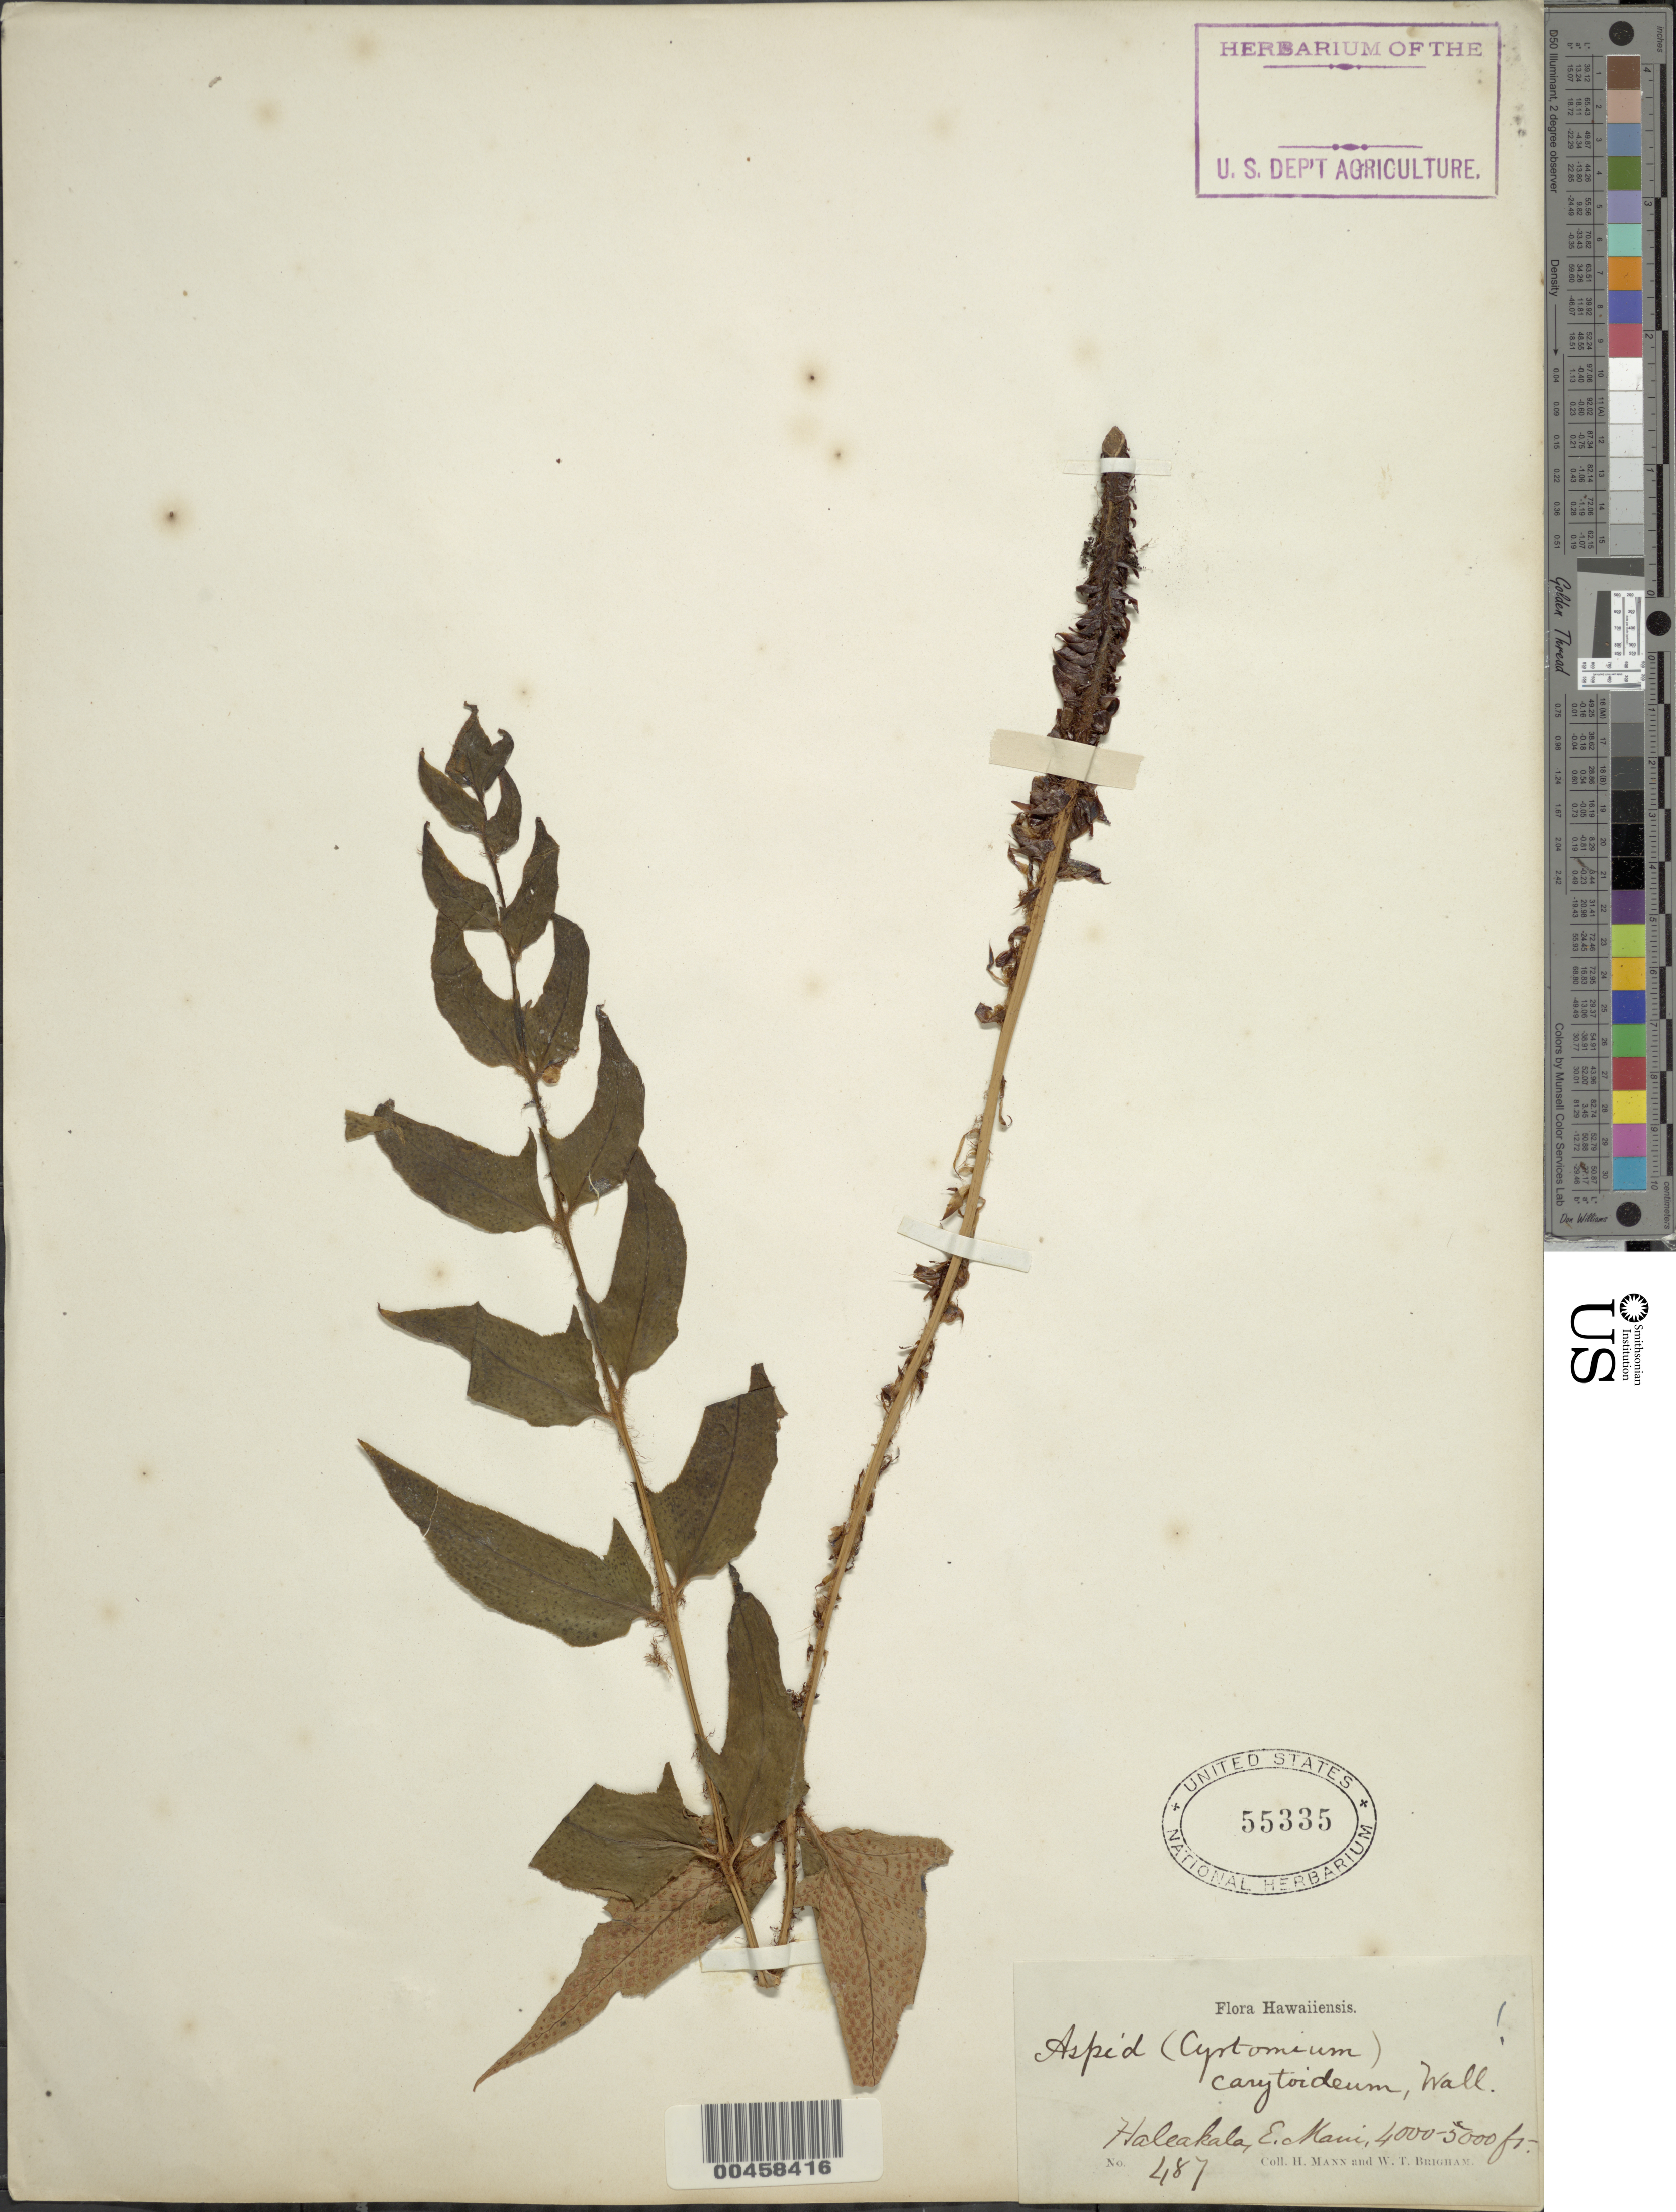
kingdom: Plantae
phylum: Tracheophyta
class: Polypodiopsida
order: Polypodiales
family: Dryopteridaceae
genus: Cyrtomium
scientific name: Cyrtomium caryotideum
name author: (Wall. ex Hook. & Grev.) C. Presl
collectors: H. Mann & W. T. Brigham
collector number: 487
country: United States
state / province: Hawaii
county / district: Maui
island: Maui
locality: Haleakala, E. Maui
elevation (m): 1219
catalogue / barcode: US 55335